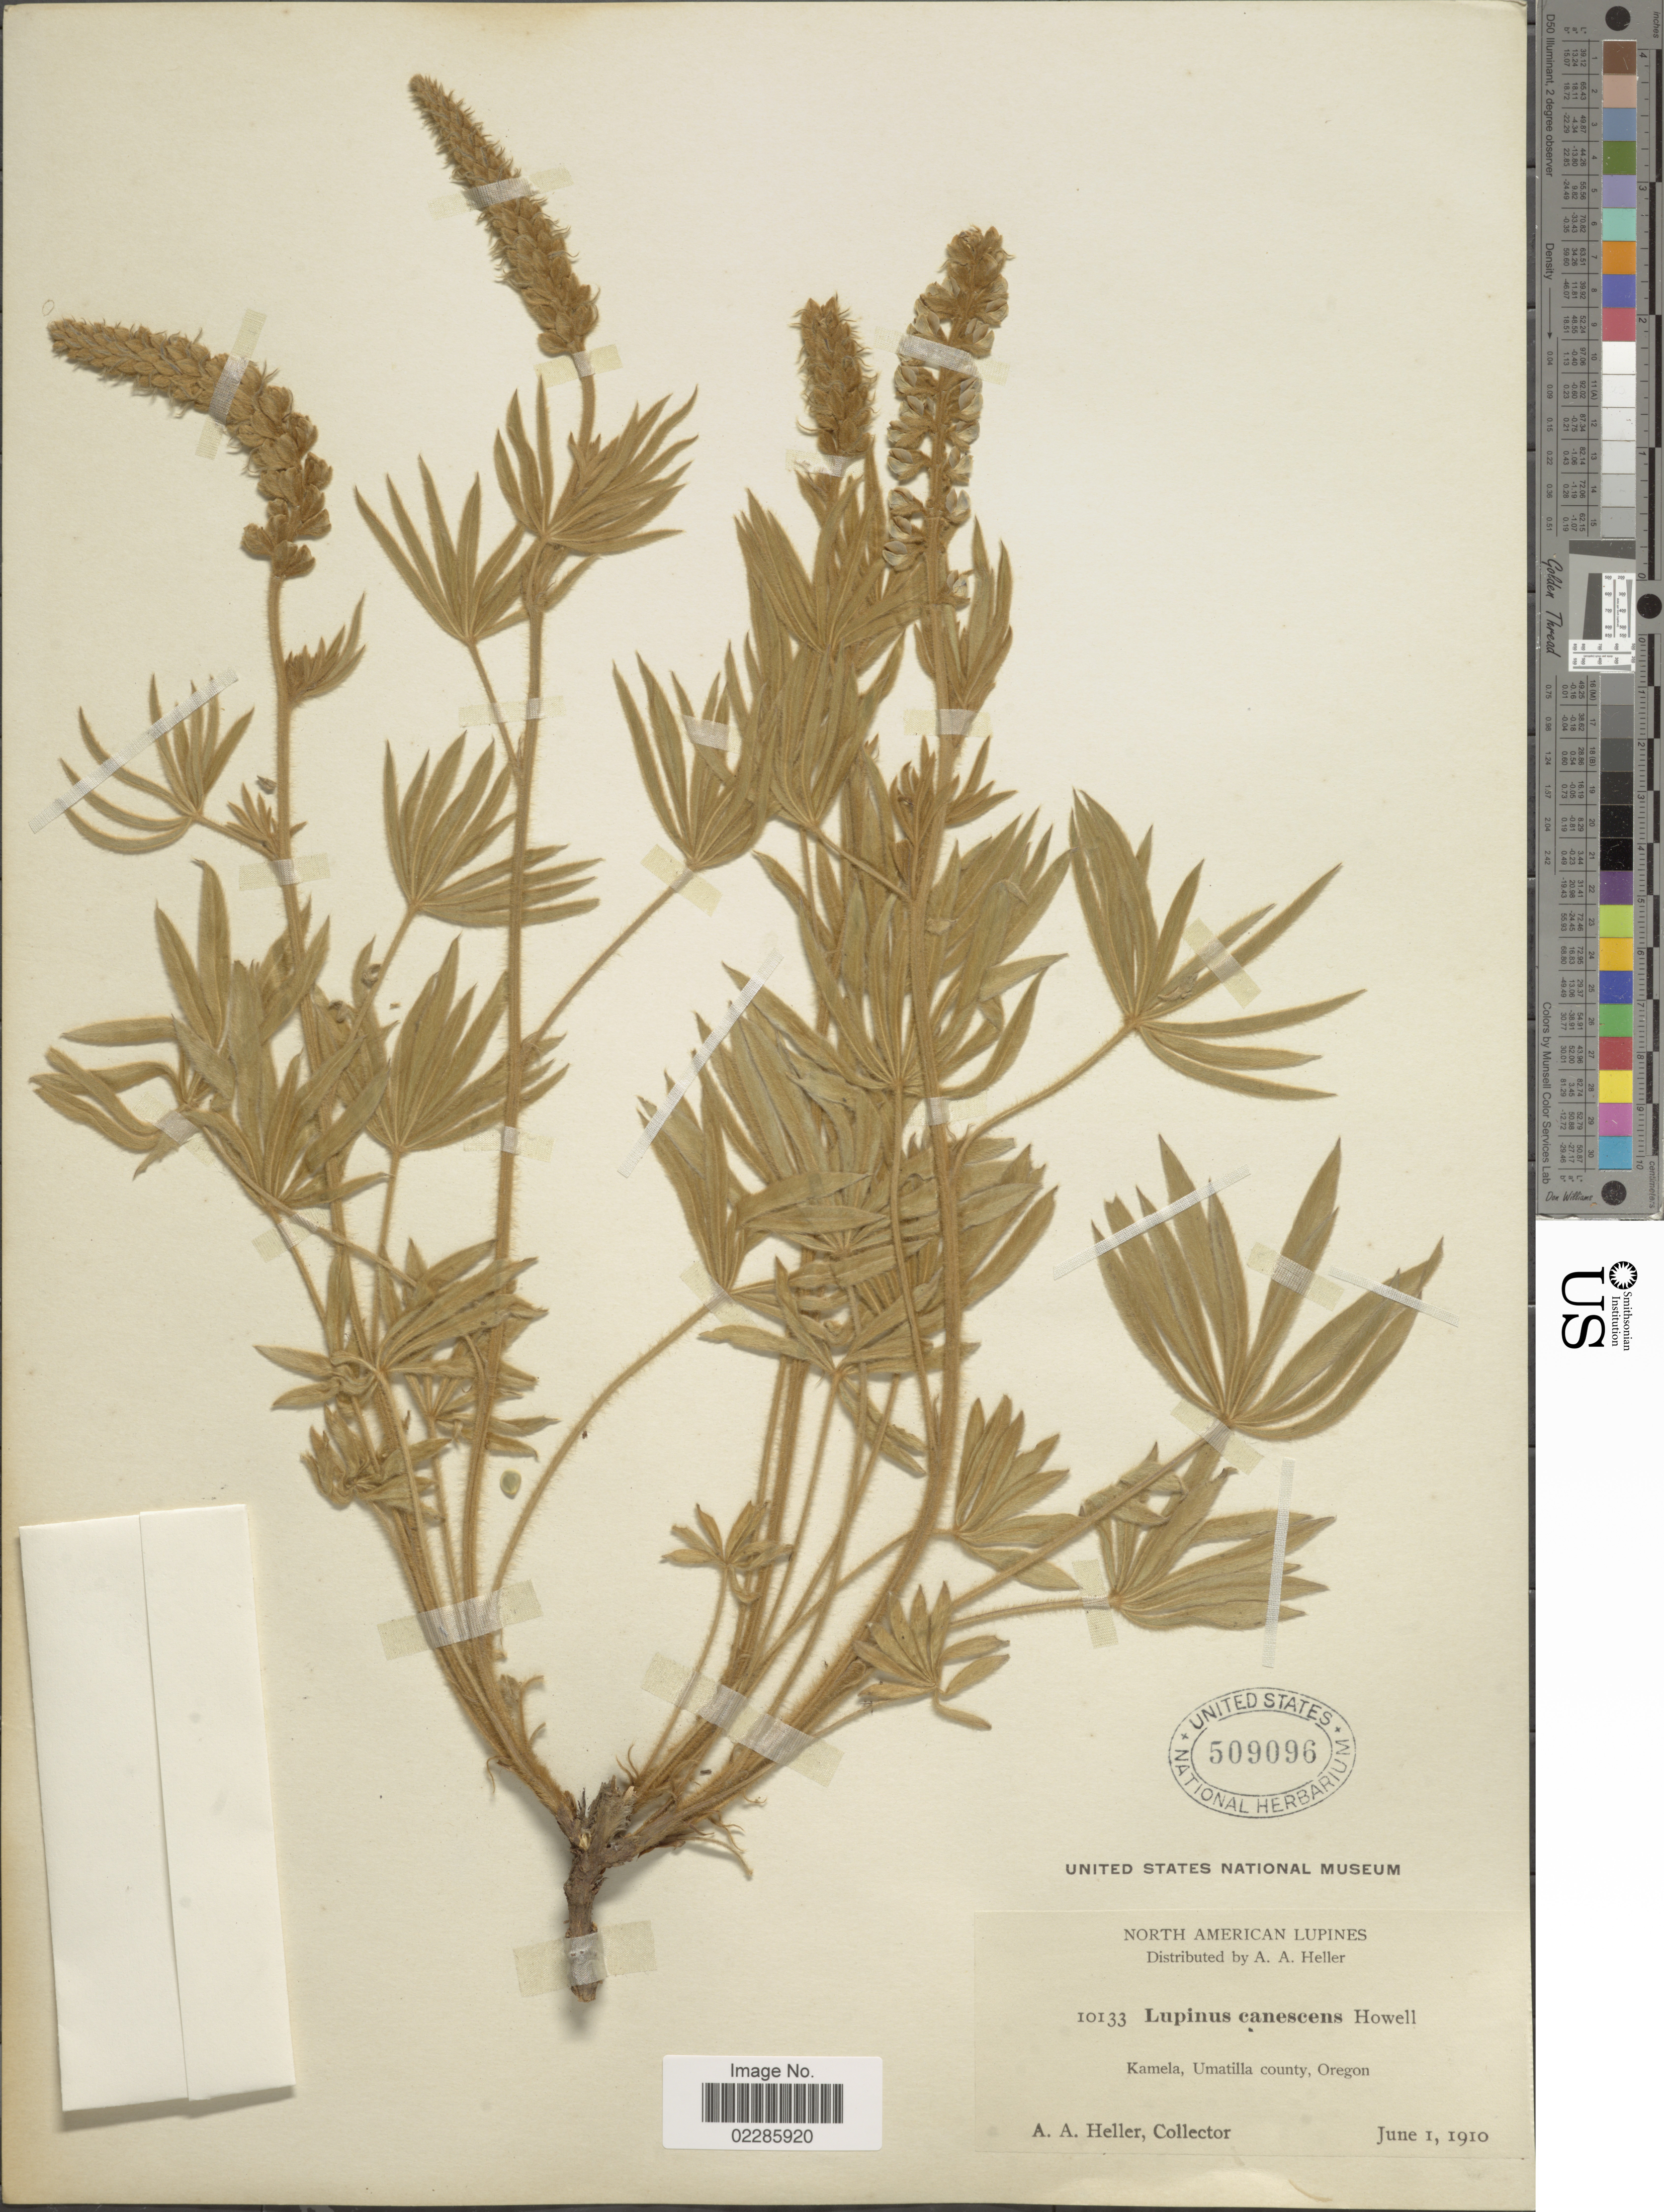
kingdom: Plantae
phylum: Tracheophyta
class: Magnoliopsida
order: Fabales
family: Fabaceae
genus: Lupinus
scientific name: Lupinus leucophyllus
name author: Douglas ex Lindl.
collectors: A. A. Heller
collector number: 10133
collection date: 1910-06-01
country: United States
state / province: Oregon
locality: Kamela, Umatilla county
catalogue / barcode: US 509096